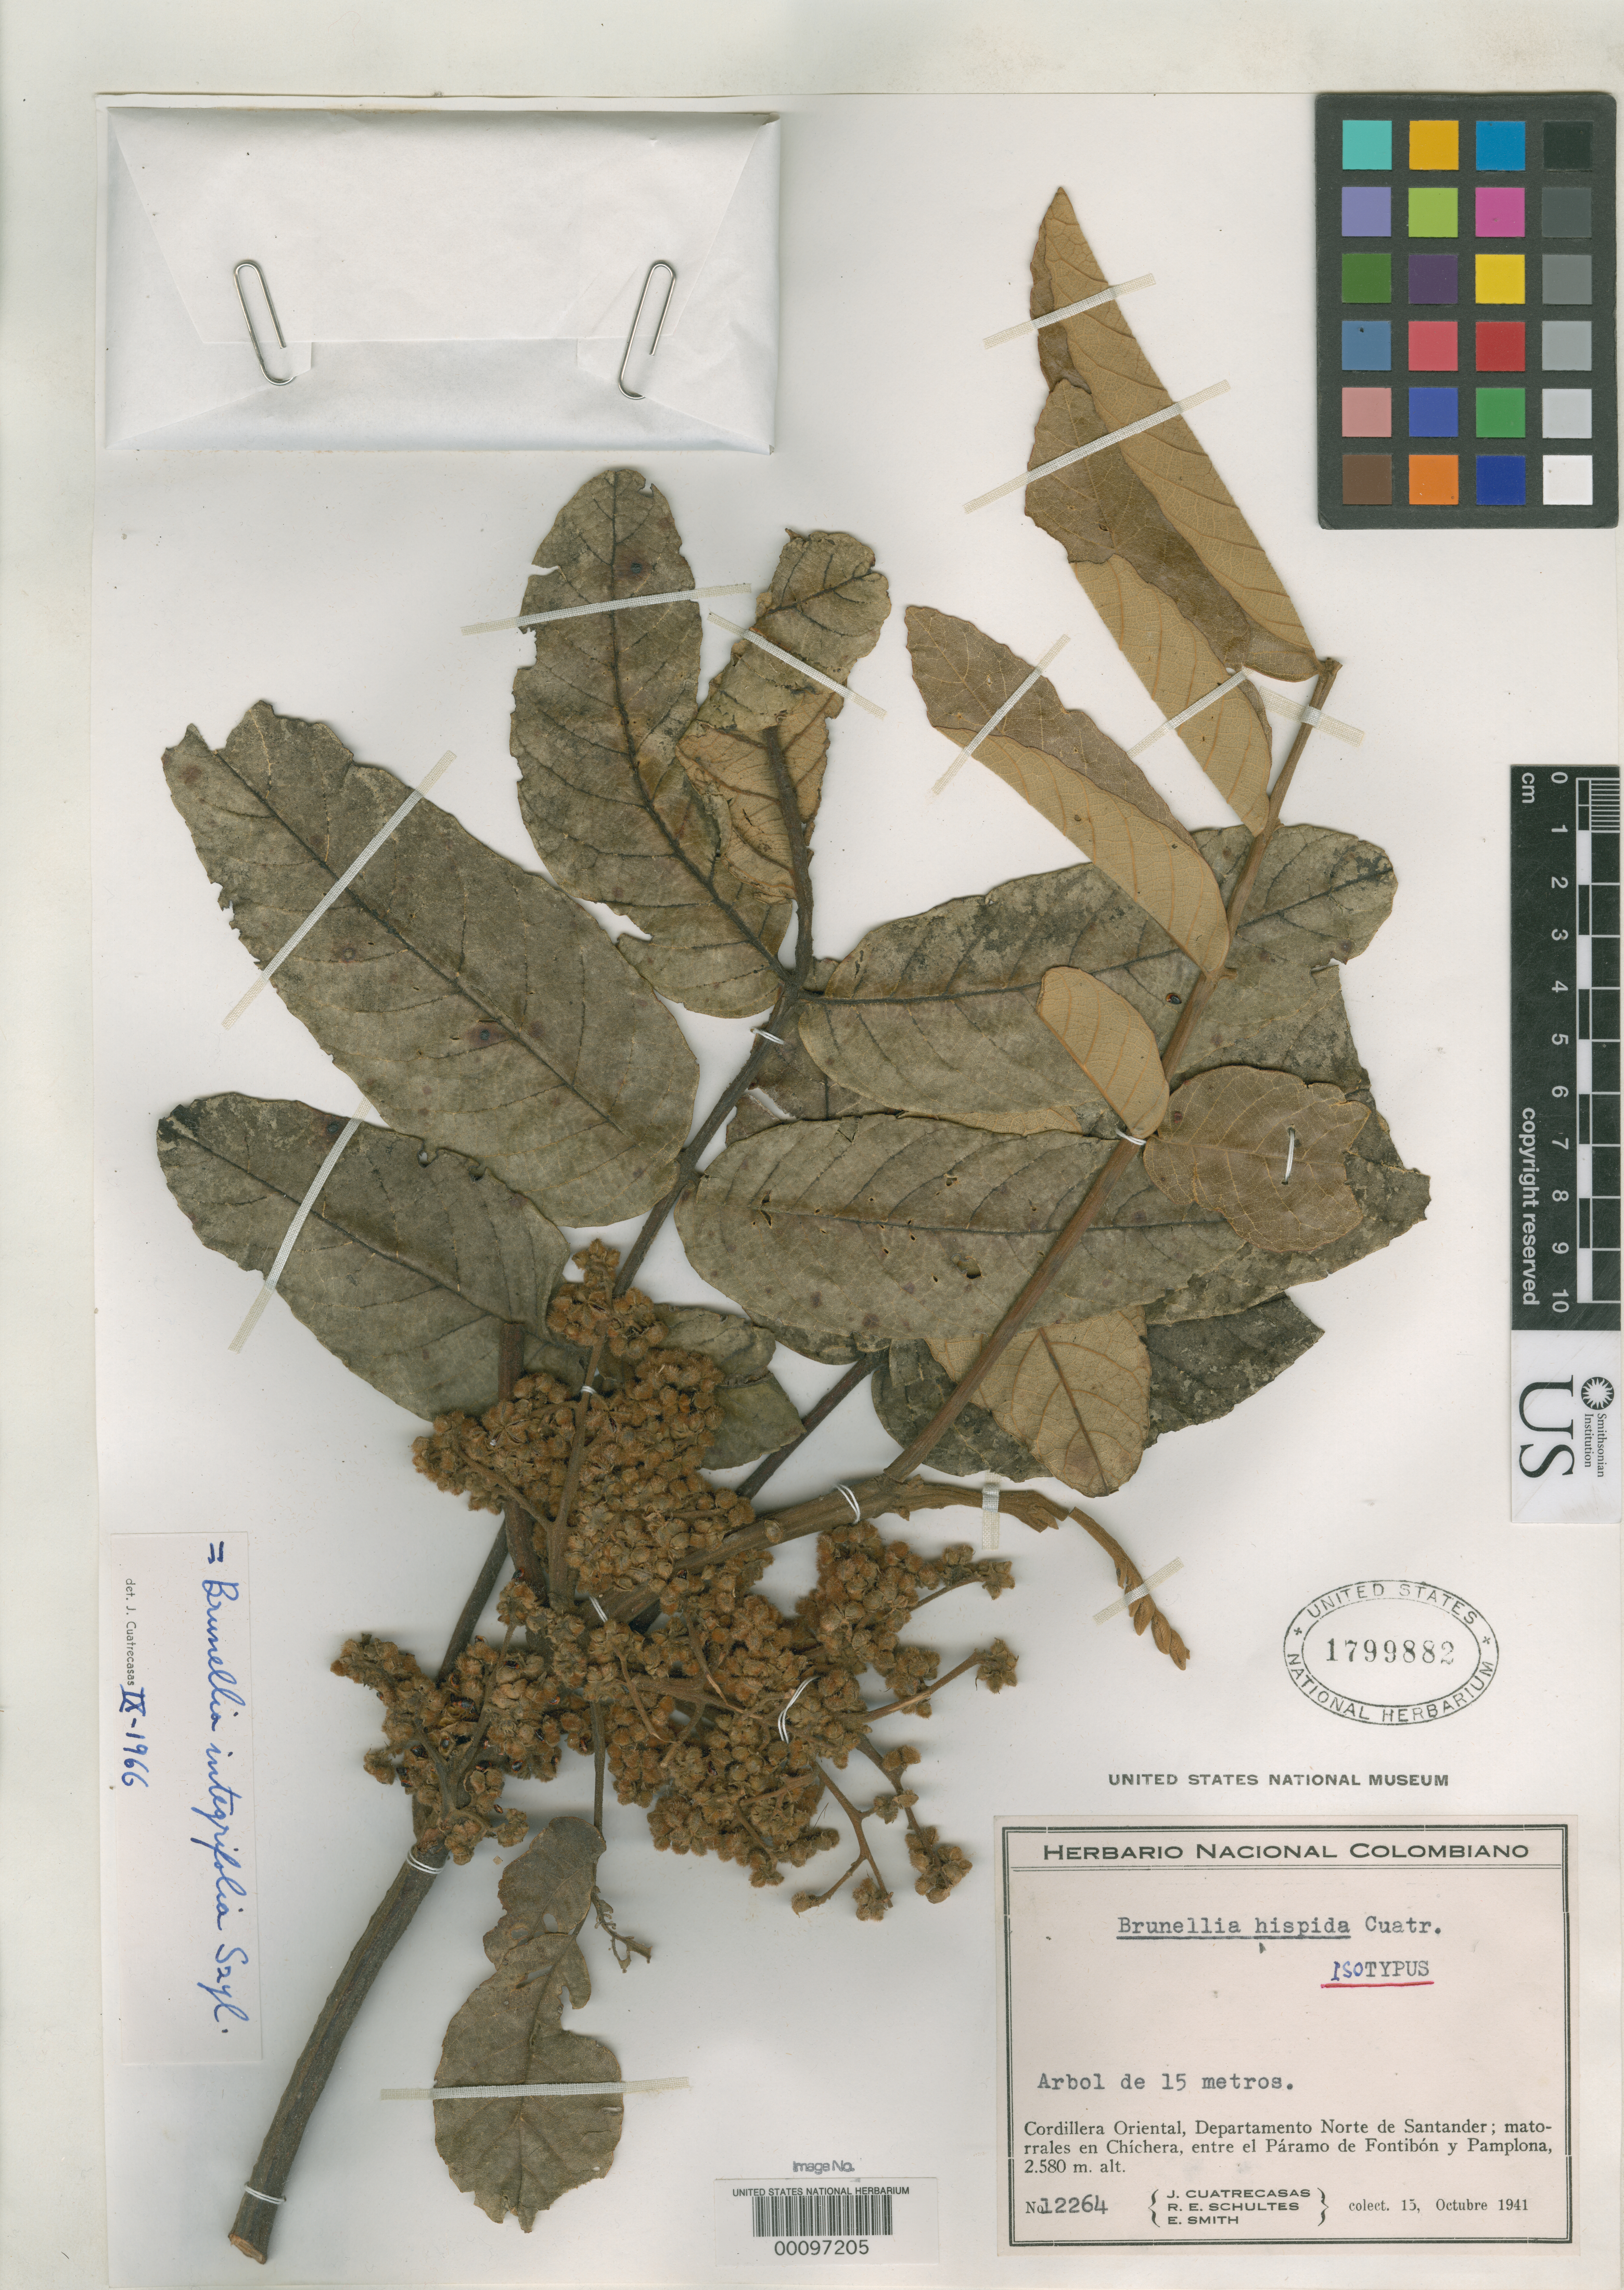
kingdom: Plantae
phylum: Tracheophyta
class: Magnoliopsida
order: Oxalidales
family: Brunelliaceae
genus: Brunellia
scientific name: Brunellia hispida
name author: Cuatrec.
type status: Isotype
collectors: J. Cuatrecasas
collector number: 12264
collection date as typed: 15 Oct 1941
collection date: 1941-10-15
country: Colombia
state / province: Norte de Santander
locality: Cordillera Oriental, between Paramo de Fontibon and Pamplona.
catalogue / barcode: US 1799882